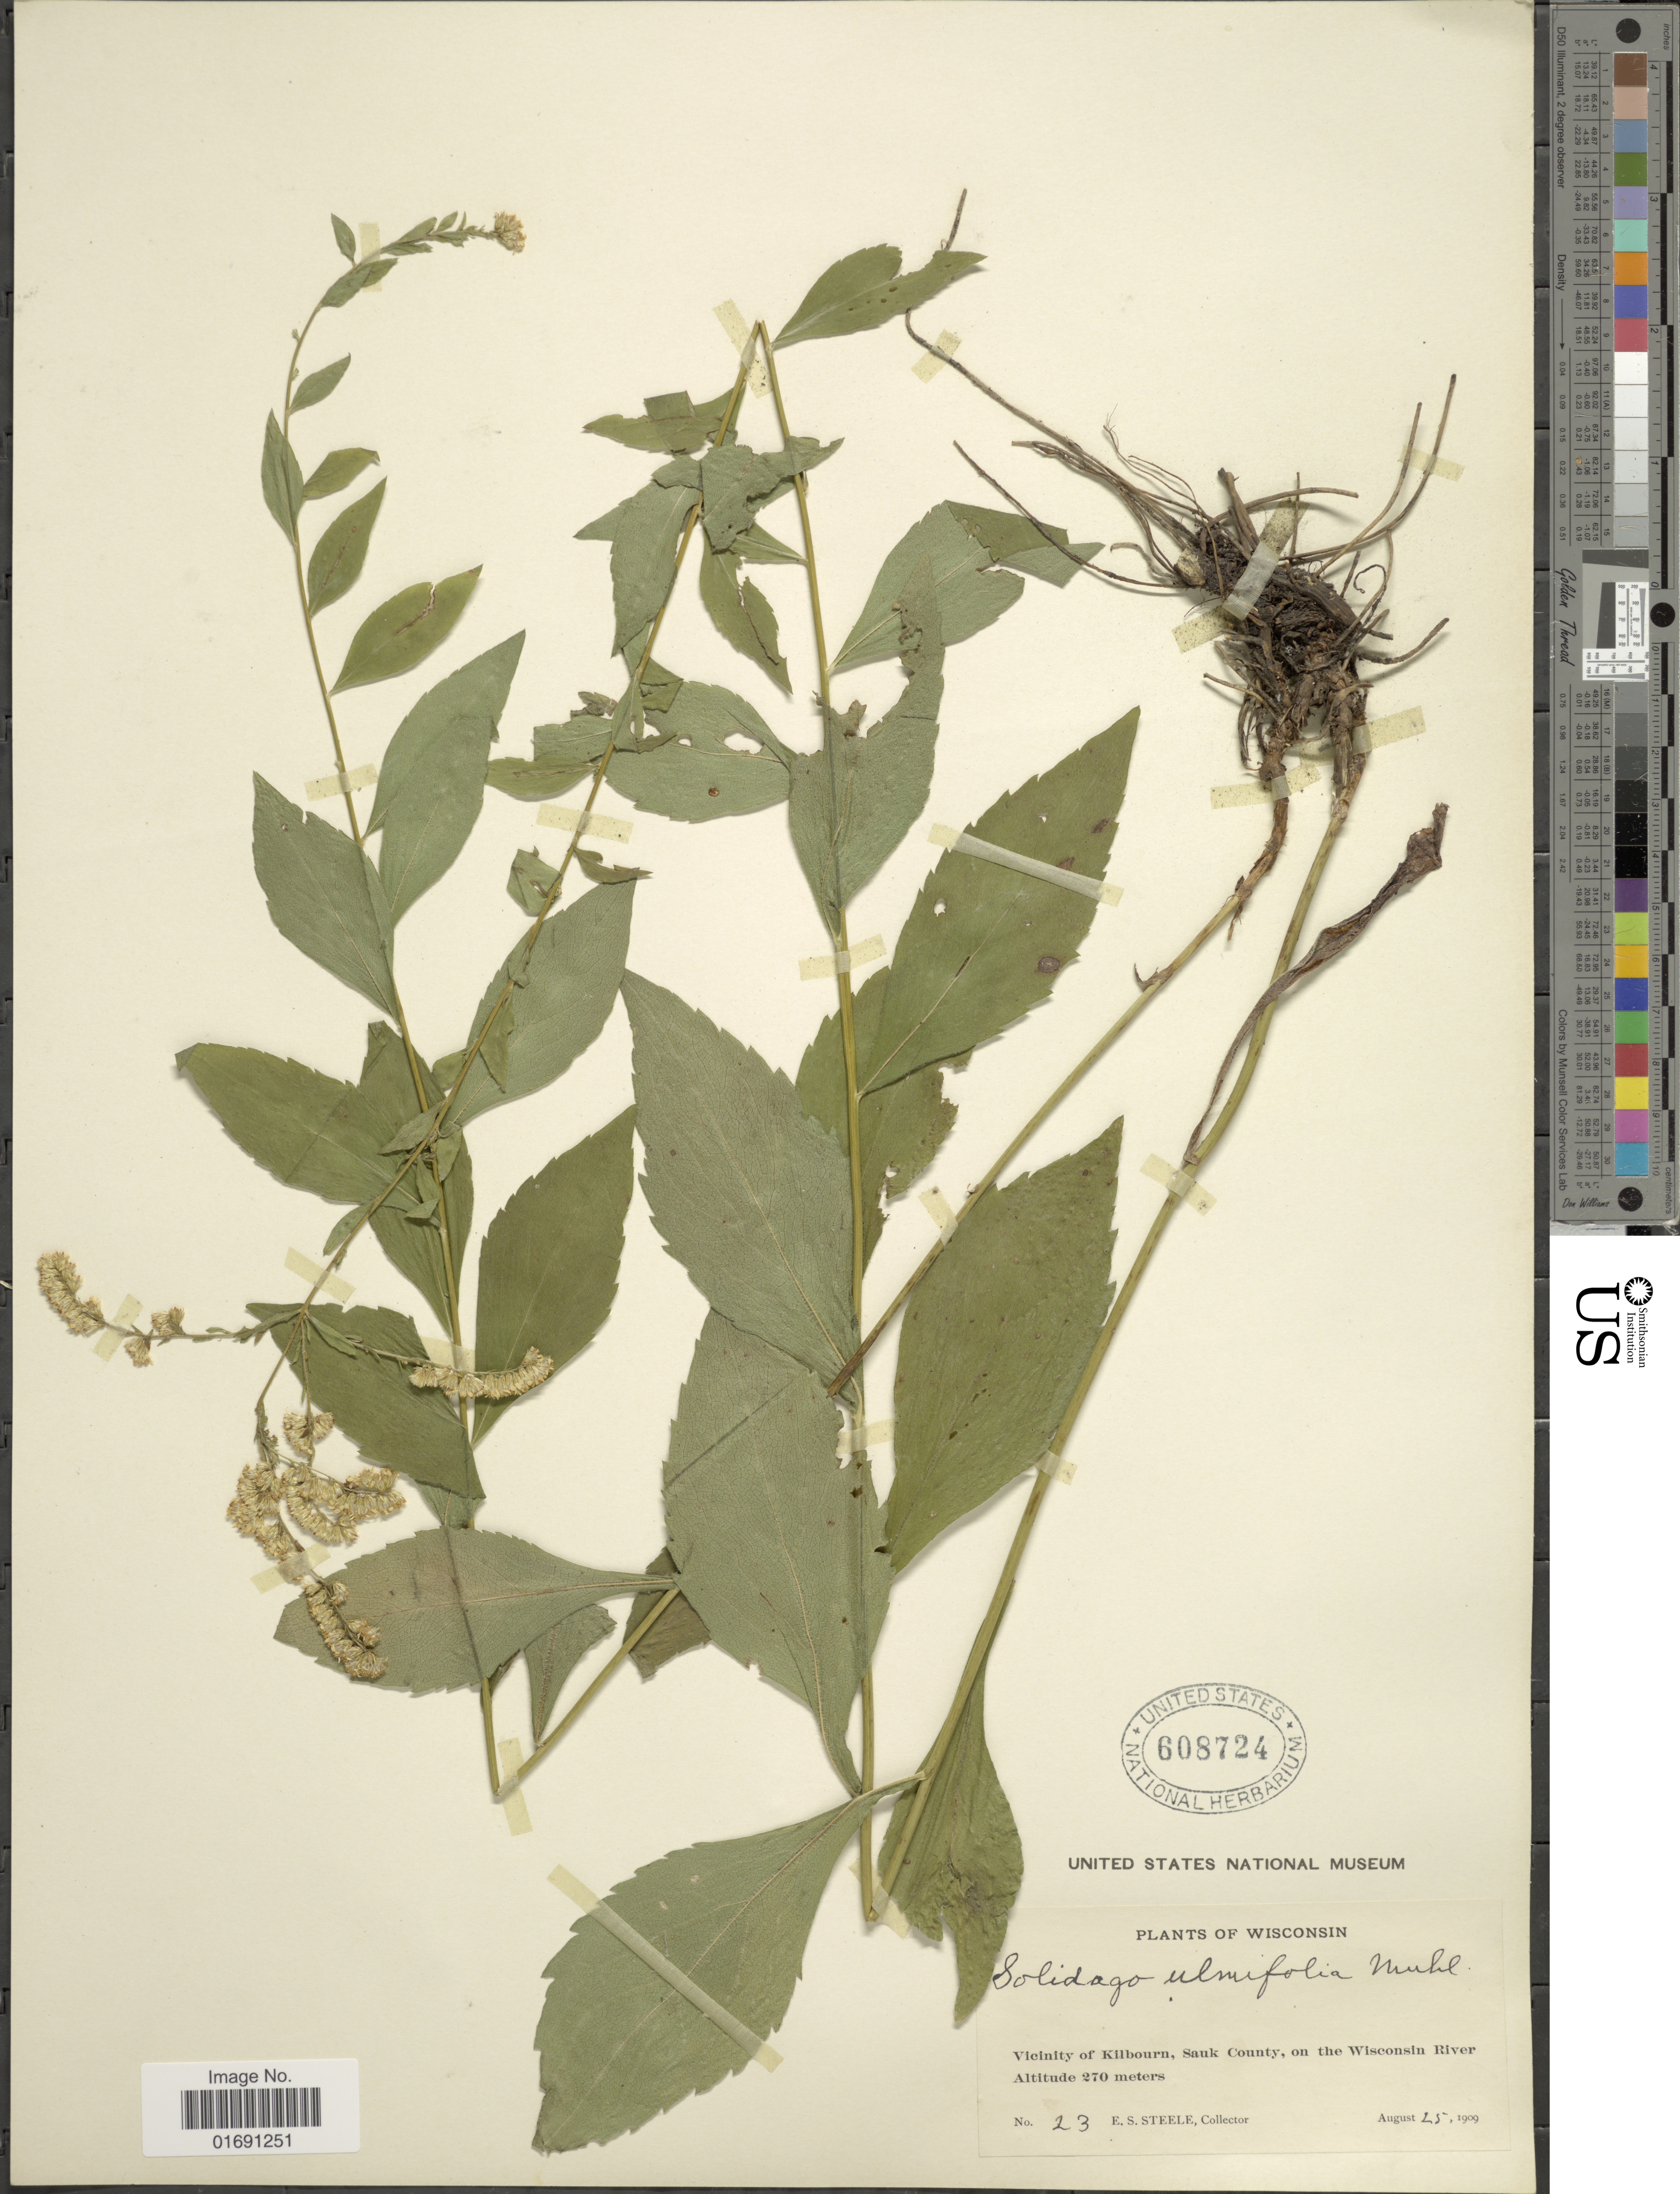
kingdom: Plantae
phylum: Tracheophyta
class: Magnoliopsida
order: Asterales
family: Asteraceae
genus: Solidago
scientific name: Solidago ulmifolia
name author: Muhl. ex Willd.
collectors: E. Steele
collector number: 23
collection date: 1909-08-25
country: United States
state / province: Wisconsin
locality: Vicinity of Kilbourn, Sauk County, on the Wisconsin River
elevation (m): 270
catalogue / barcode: US 608724